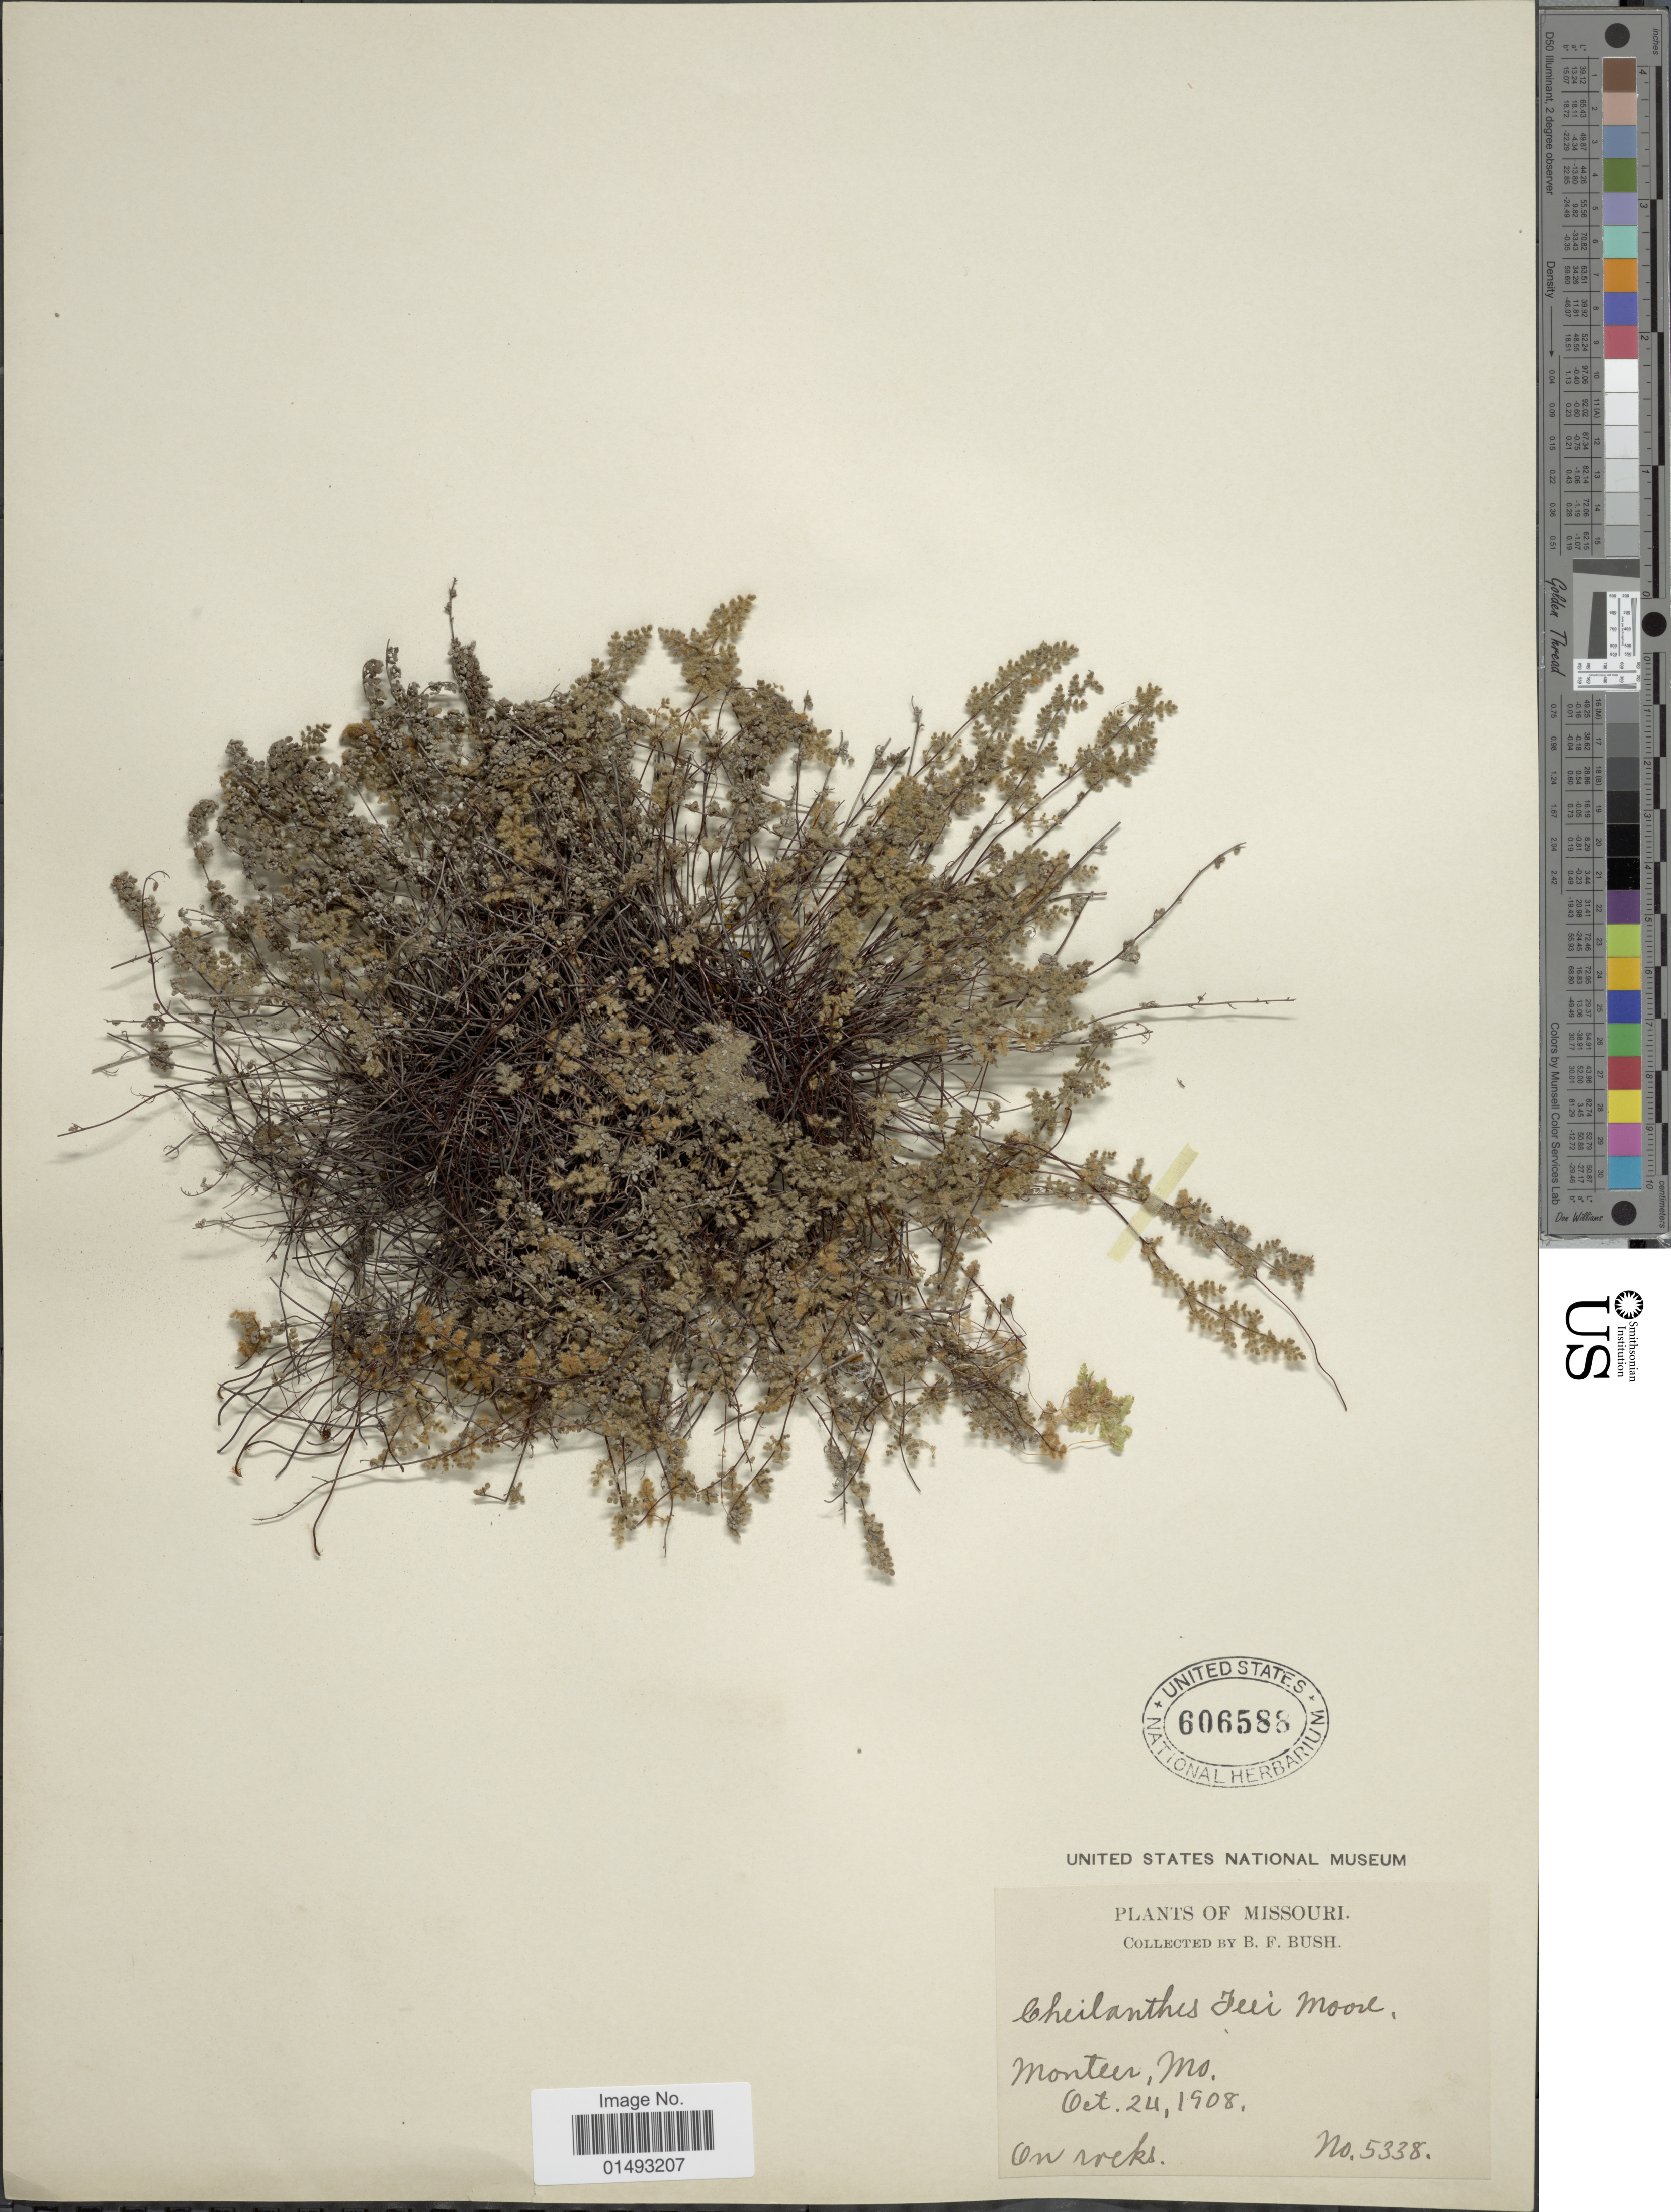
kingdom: Plantae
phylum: Tracheophyta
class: Polypodiopsida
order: Polypodiales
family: Pteridaceae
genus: Myriopteris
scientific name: Myriopteris gracilis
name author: Fée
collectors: B. F. Bush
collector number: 5338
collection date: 1908-10-24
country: United States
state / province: Missouri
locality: Monteer, Mo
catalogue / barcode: US 606588